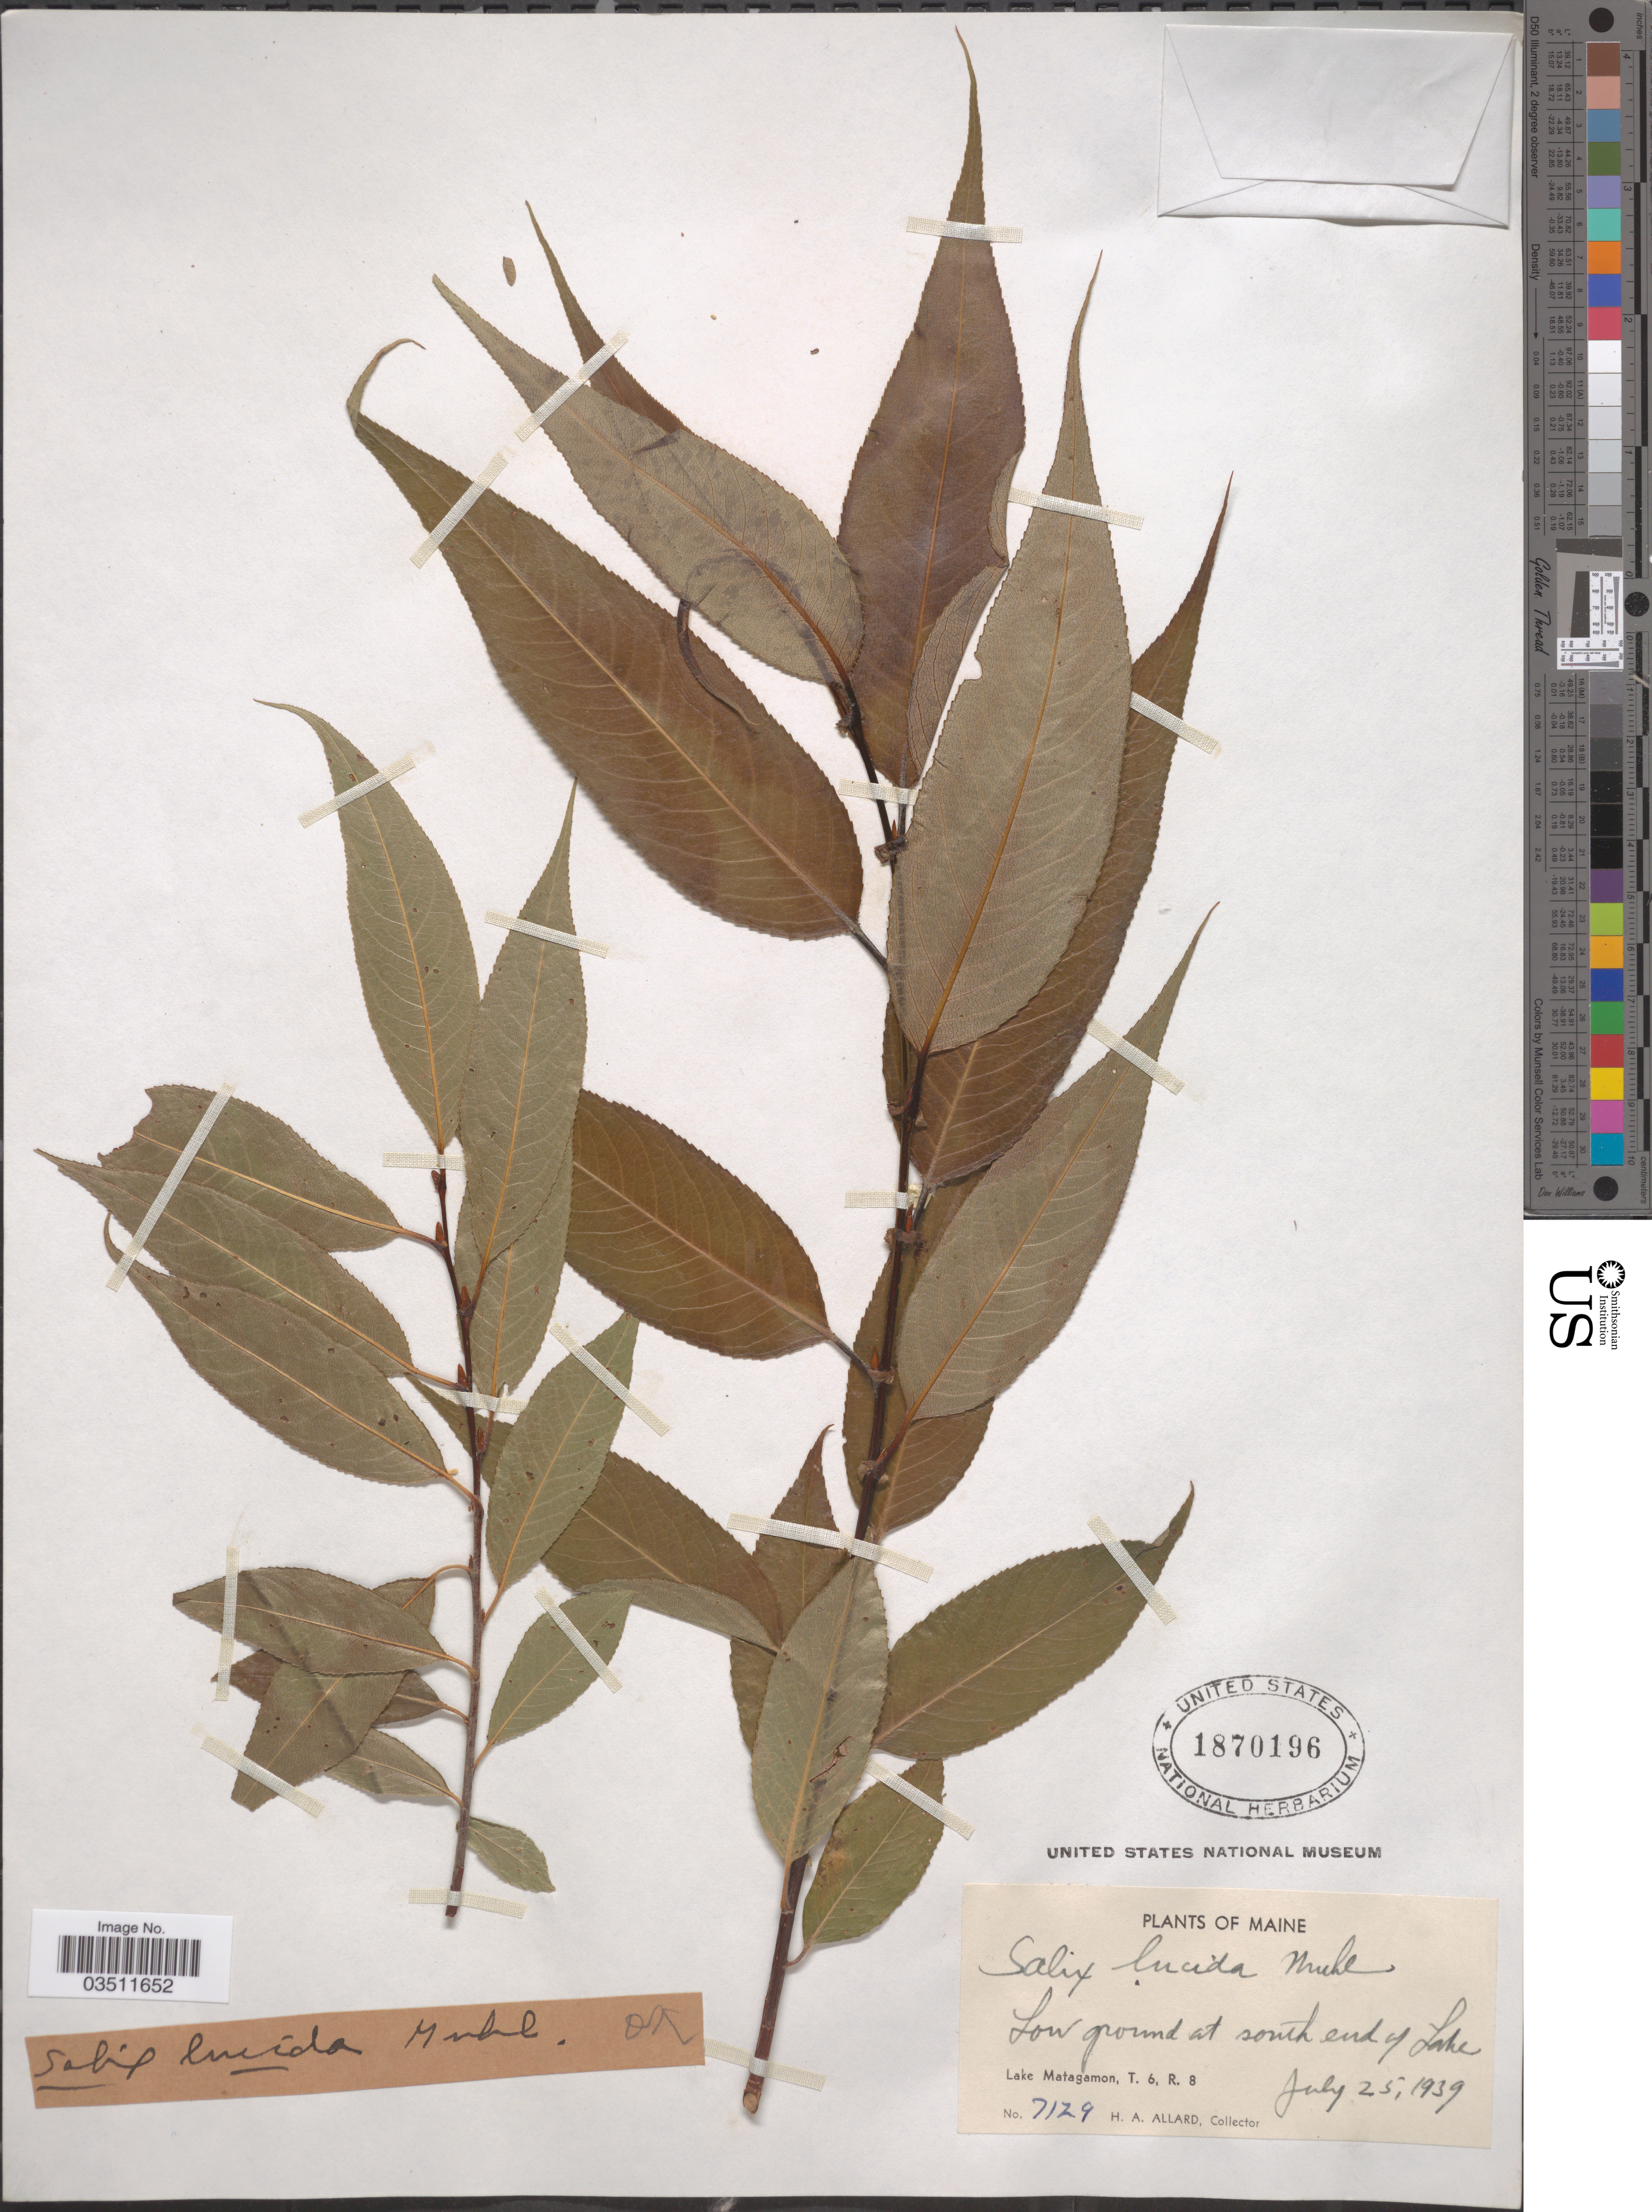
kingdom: Plantae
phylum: Tracheophyta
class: Magnoliopsida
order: Malpighiales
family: Salicaceae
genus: Salix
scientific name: Salix lucida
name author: Muhl.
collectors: H. A. Allard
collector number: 7129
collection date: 1939-07-25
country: United States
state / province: Maine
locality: South end of Lake. Lake Matagamon, T. 6, R. 8.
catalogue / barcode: US 1870196